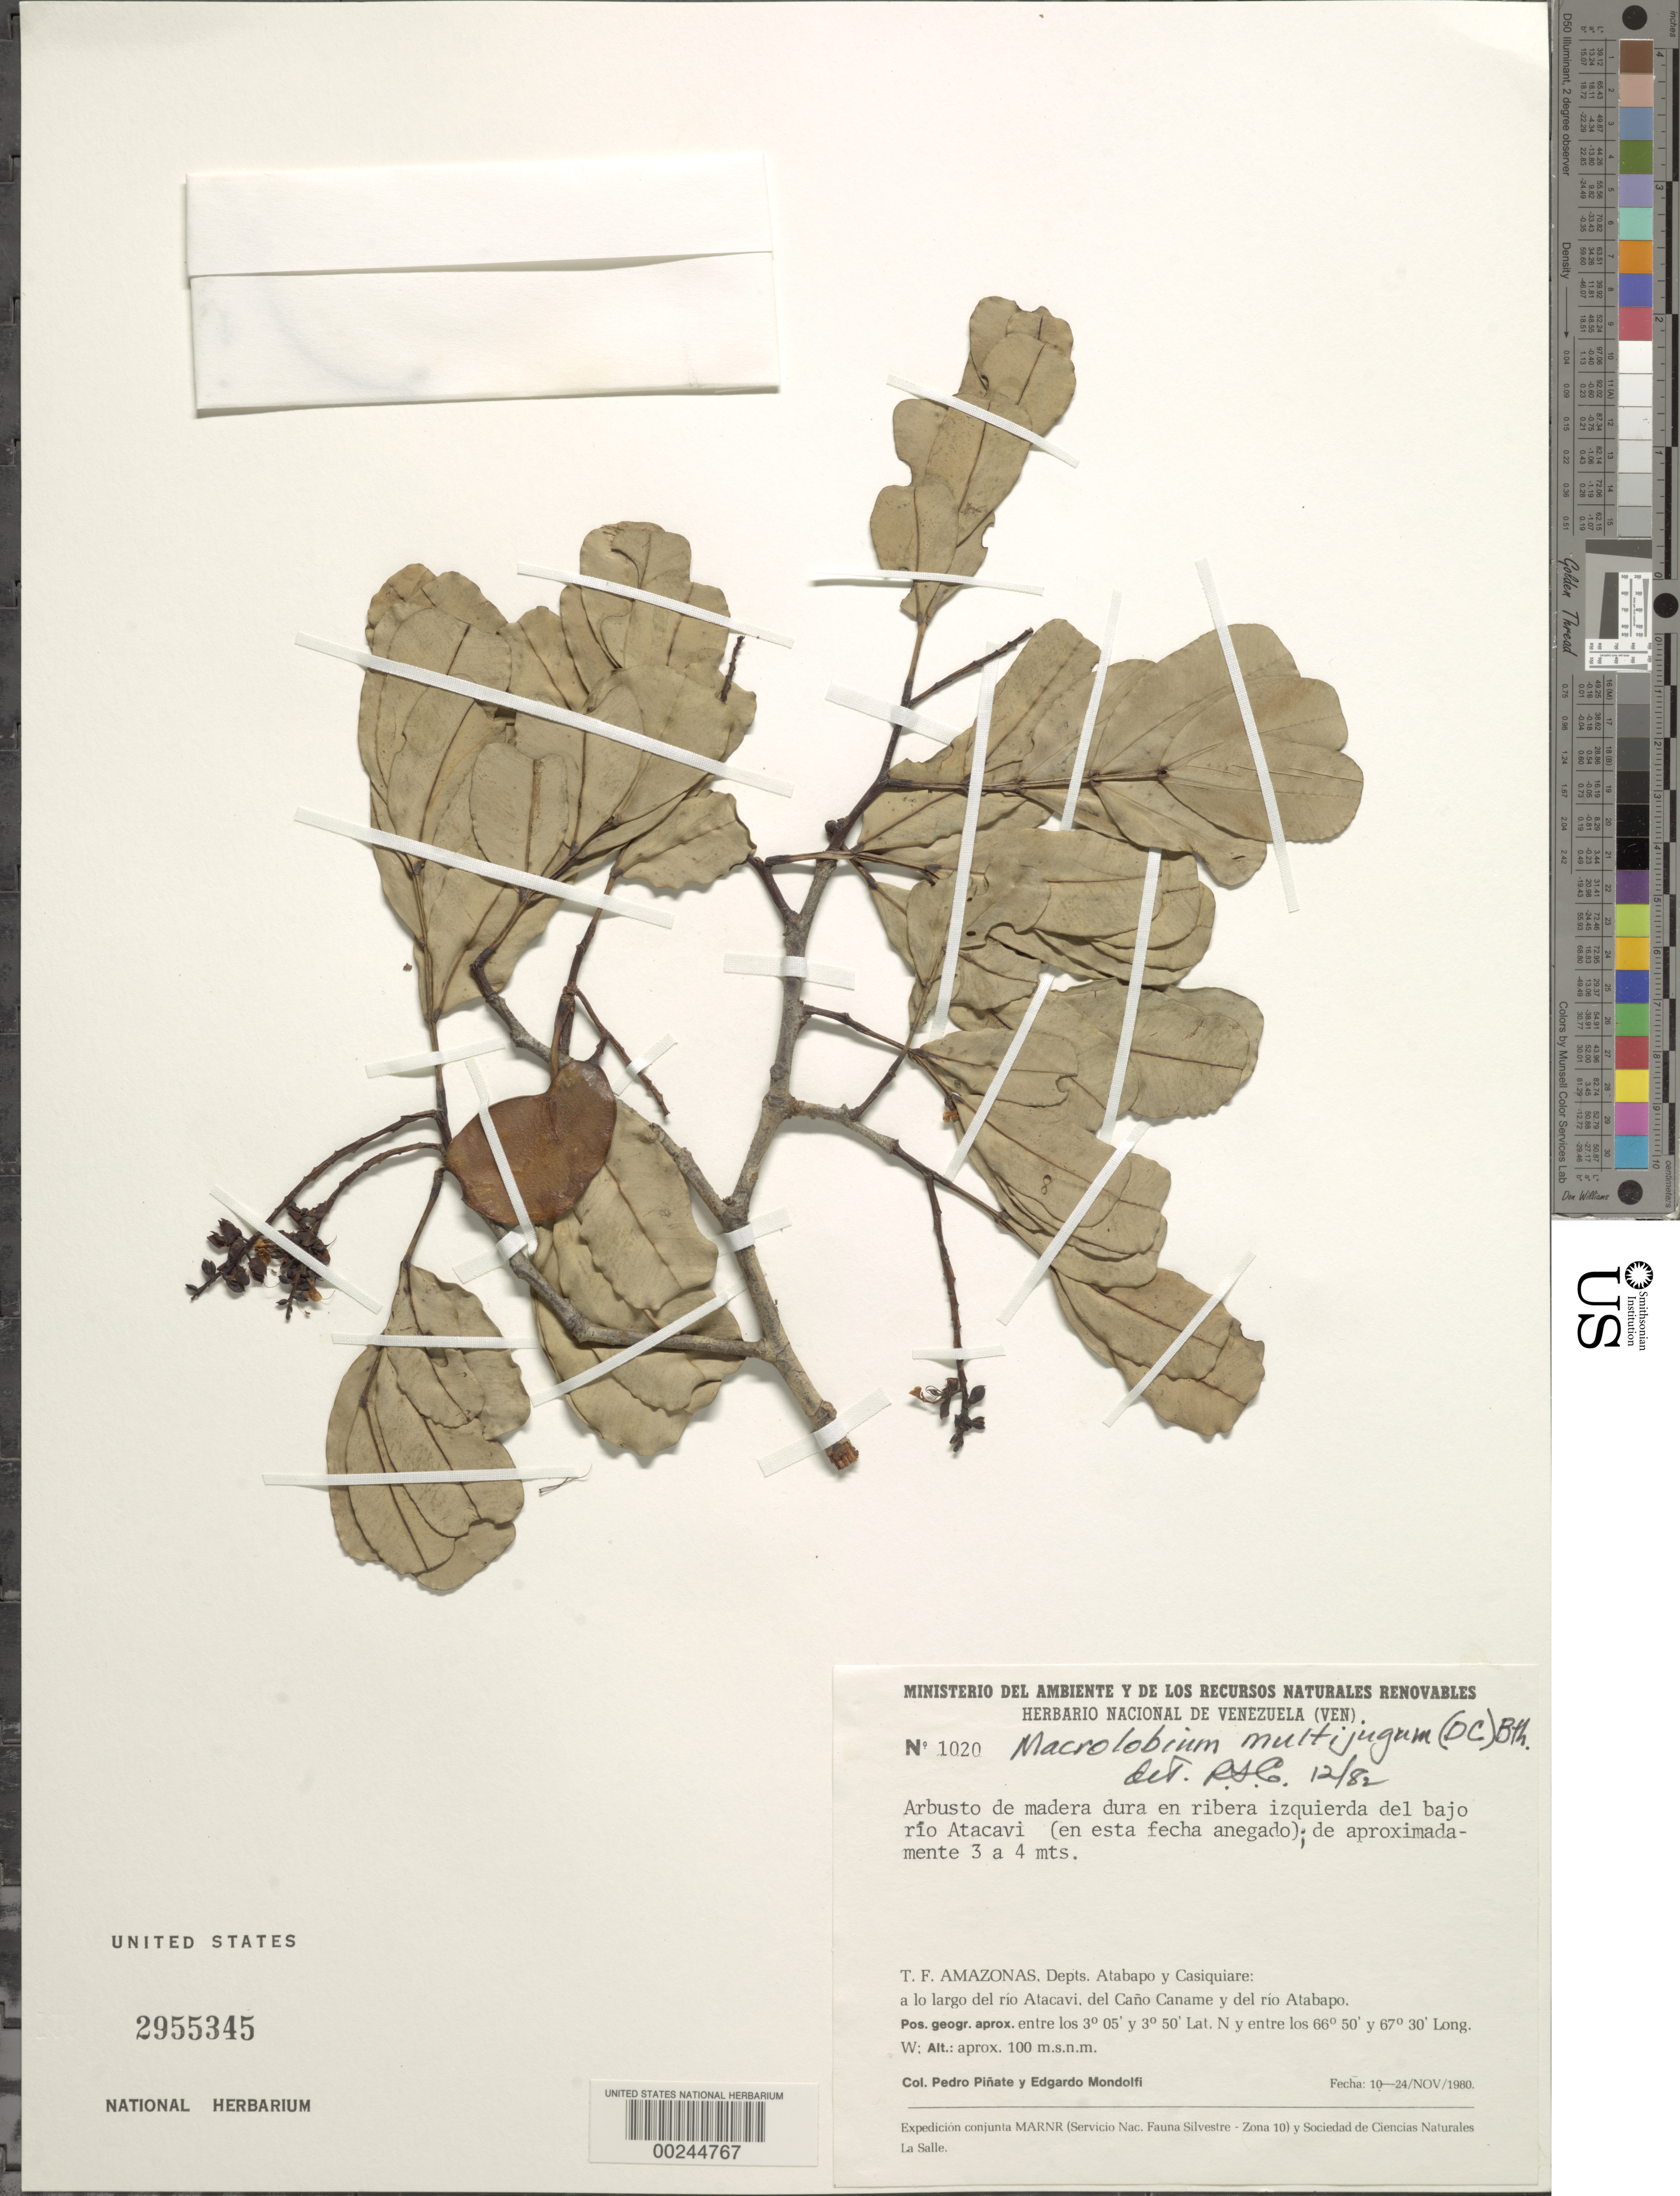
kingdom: Plantae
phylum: Tracheophyta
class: Magnoliopsida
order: Fabales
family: Fabaceae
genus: Macrolobium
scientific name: Macrolobium multijugum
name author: (DC.) Benth.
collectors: P. Pinate M. & E. Mondolfi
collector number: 1020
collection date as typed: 10 Nov 1980 to 24 Nov 1980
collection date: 1980-11-10/1980-11-24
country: Venezuela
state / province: Amazonas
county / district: Atabapo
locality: Along the Rio Atacavi, the Cano Caname and the Rio Atabapo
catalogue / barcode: US 2955345